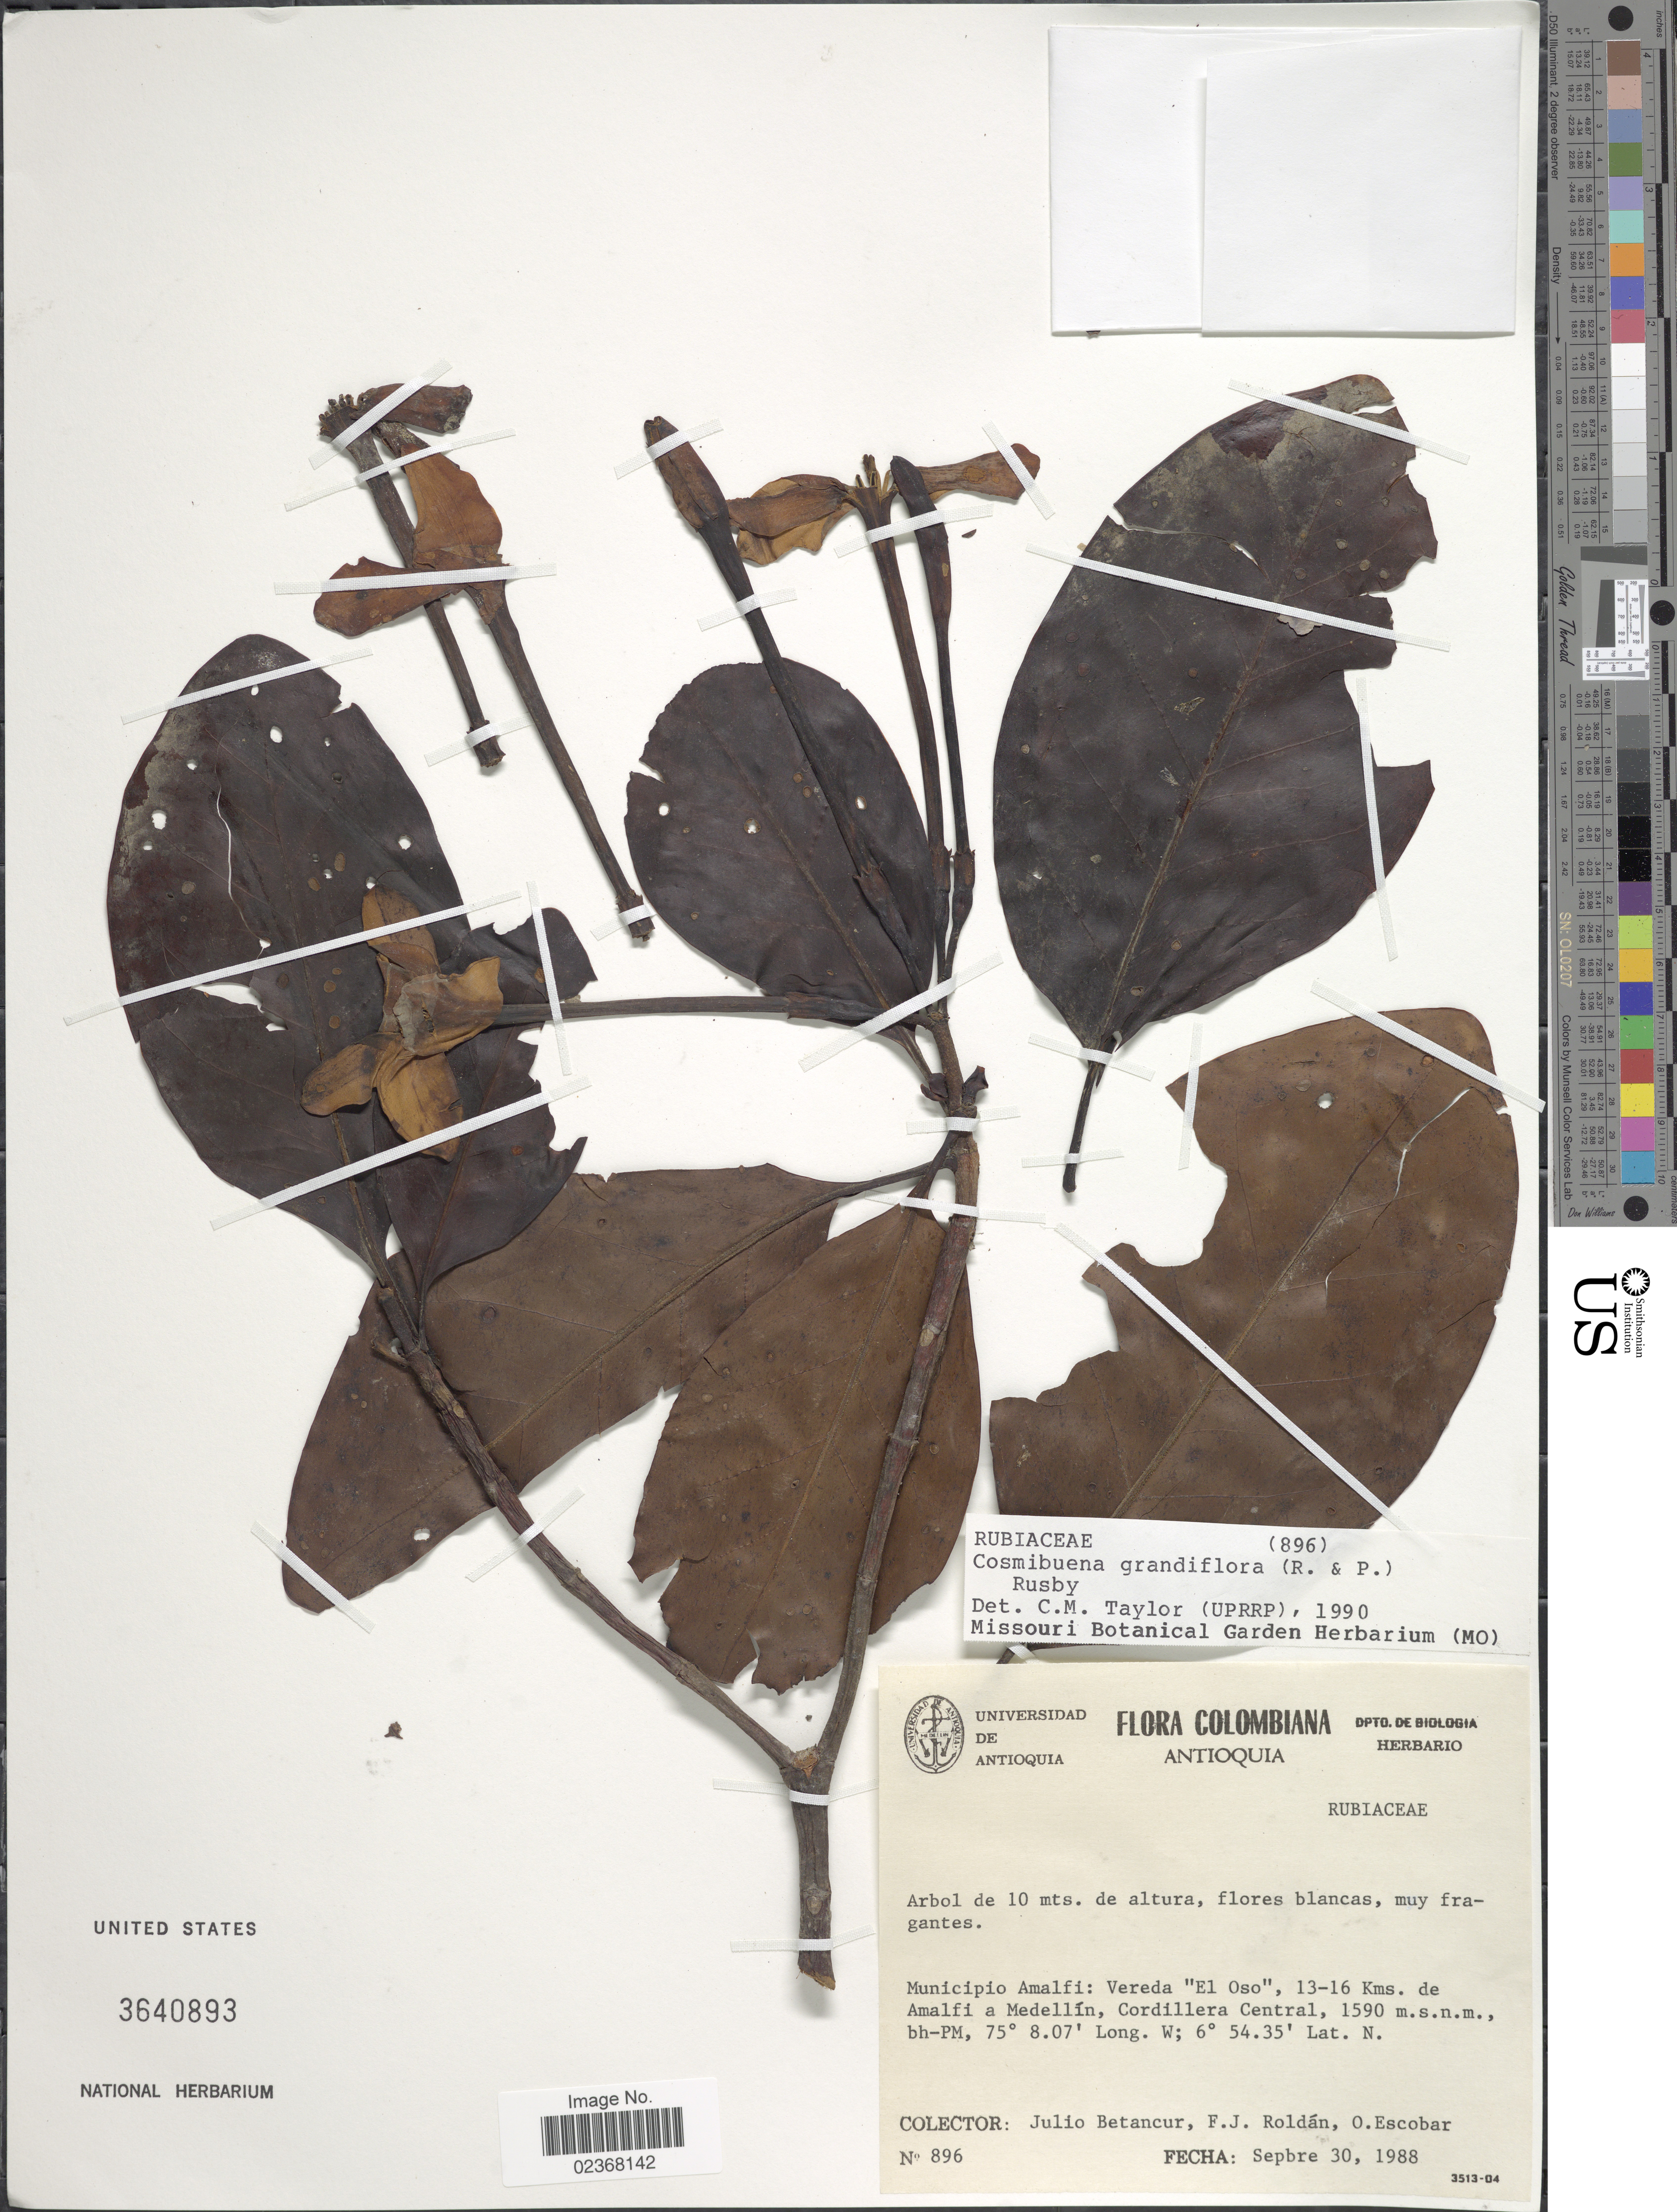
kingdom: Plantae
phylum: Tracheophyta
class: Magnoliopsida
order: Gentianales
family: Rubiaceae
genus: Cosmibuena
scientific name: Cosmibuena grandiflora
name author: (Rose & Pav.) Rusby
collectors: J. Betancur, F. J. Roldán & O. Escobar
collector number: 896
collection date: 1988-09-30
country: Colombia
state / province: Antioquia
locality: Municipio Amalfi: Vereda "El Oso" 13-16 kms. de Amalfi a Medellin, Cordillera Central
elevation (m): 1590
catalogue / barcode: US 3640893